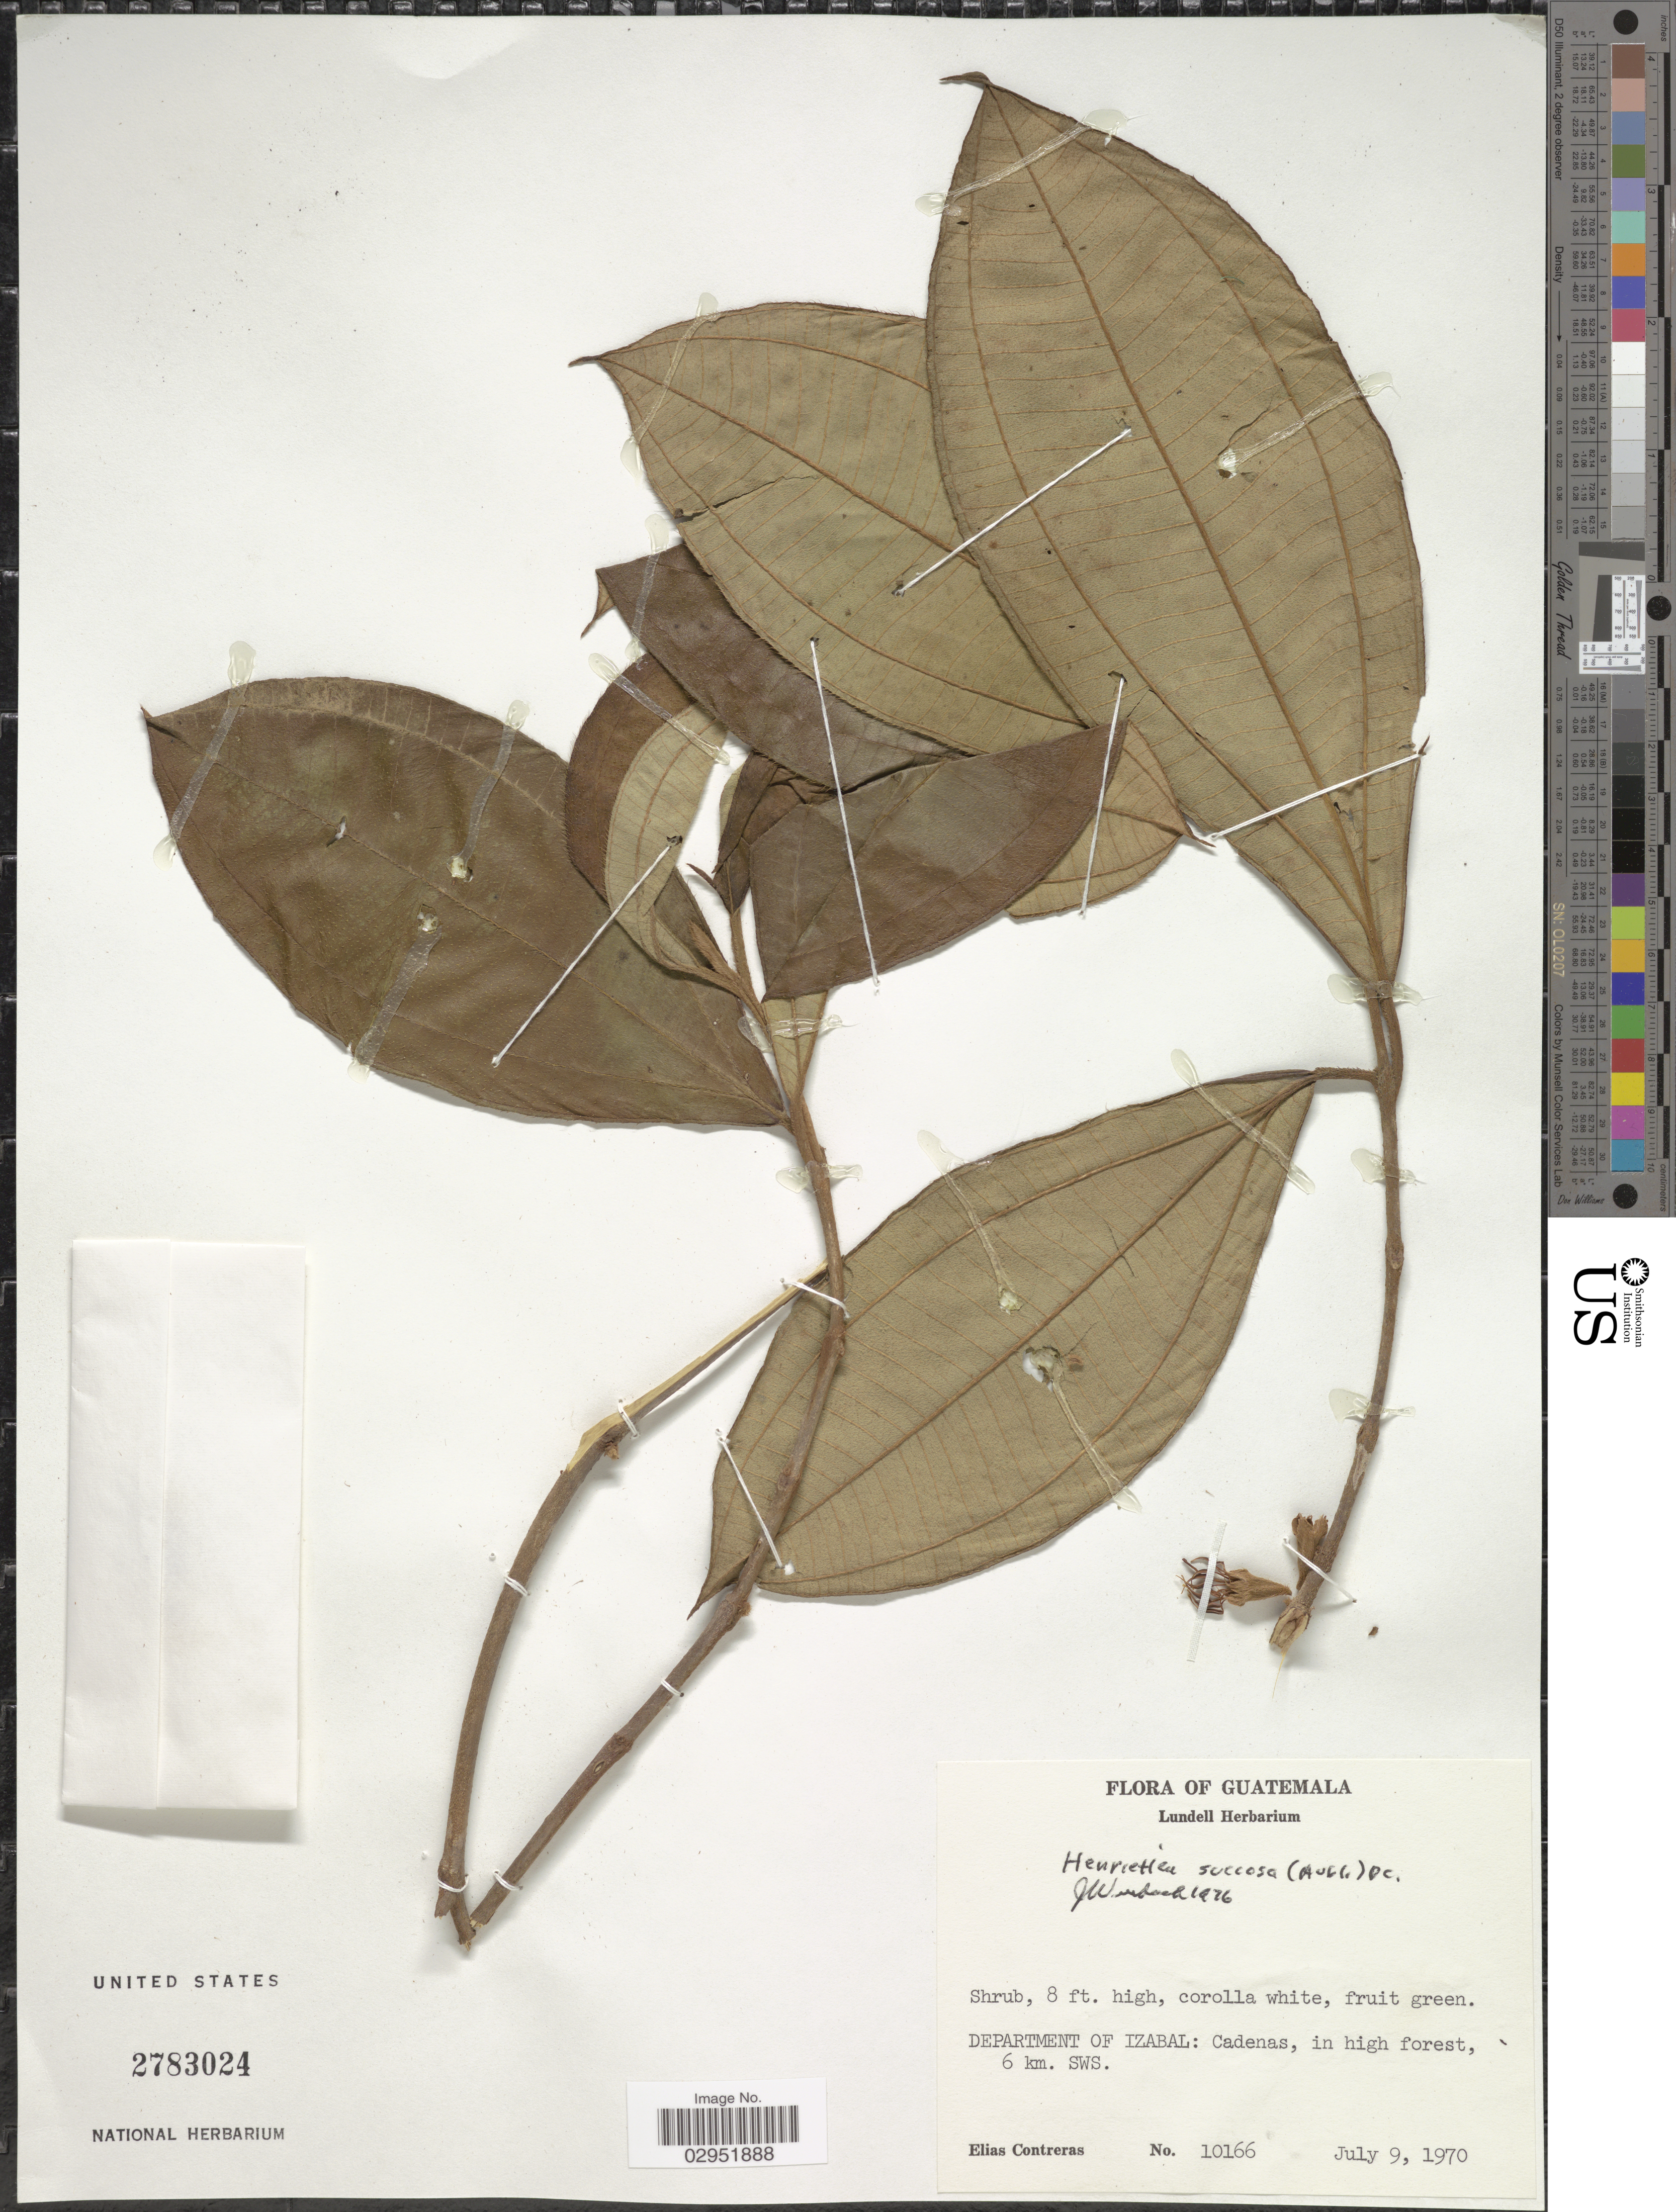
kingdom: Plantae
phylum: Tracheophyta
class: Magnoliopsida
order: Myrtales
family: Melastomataceae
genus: Henriettea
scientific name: Henriettea succosa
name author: (Aubl.) DC.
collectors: E. Contreras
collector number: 10166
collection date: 1970-07-09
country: Guatemala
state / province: Izabal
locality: Department of Izabal: Cadenas, in high forest, 6 km. SWS.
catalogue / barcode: US 2783024